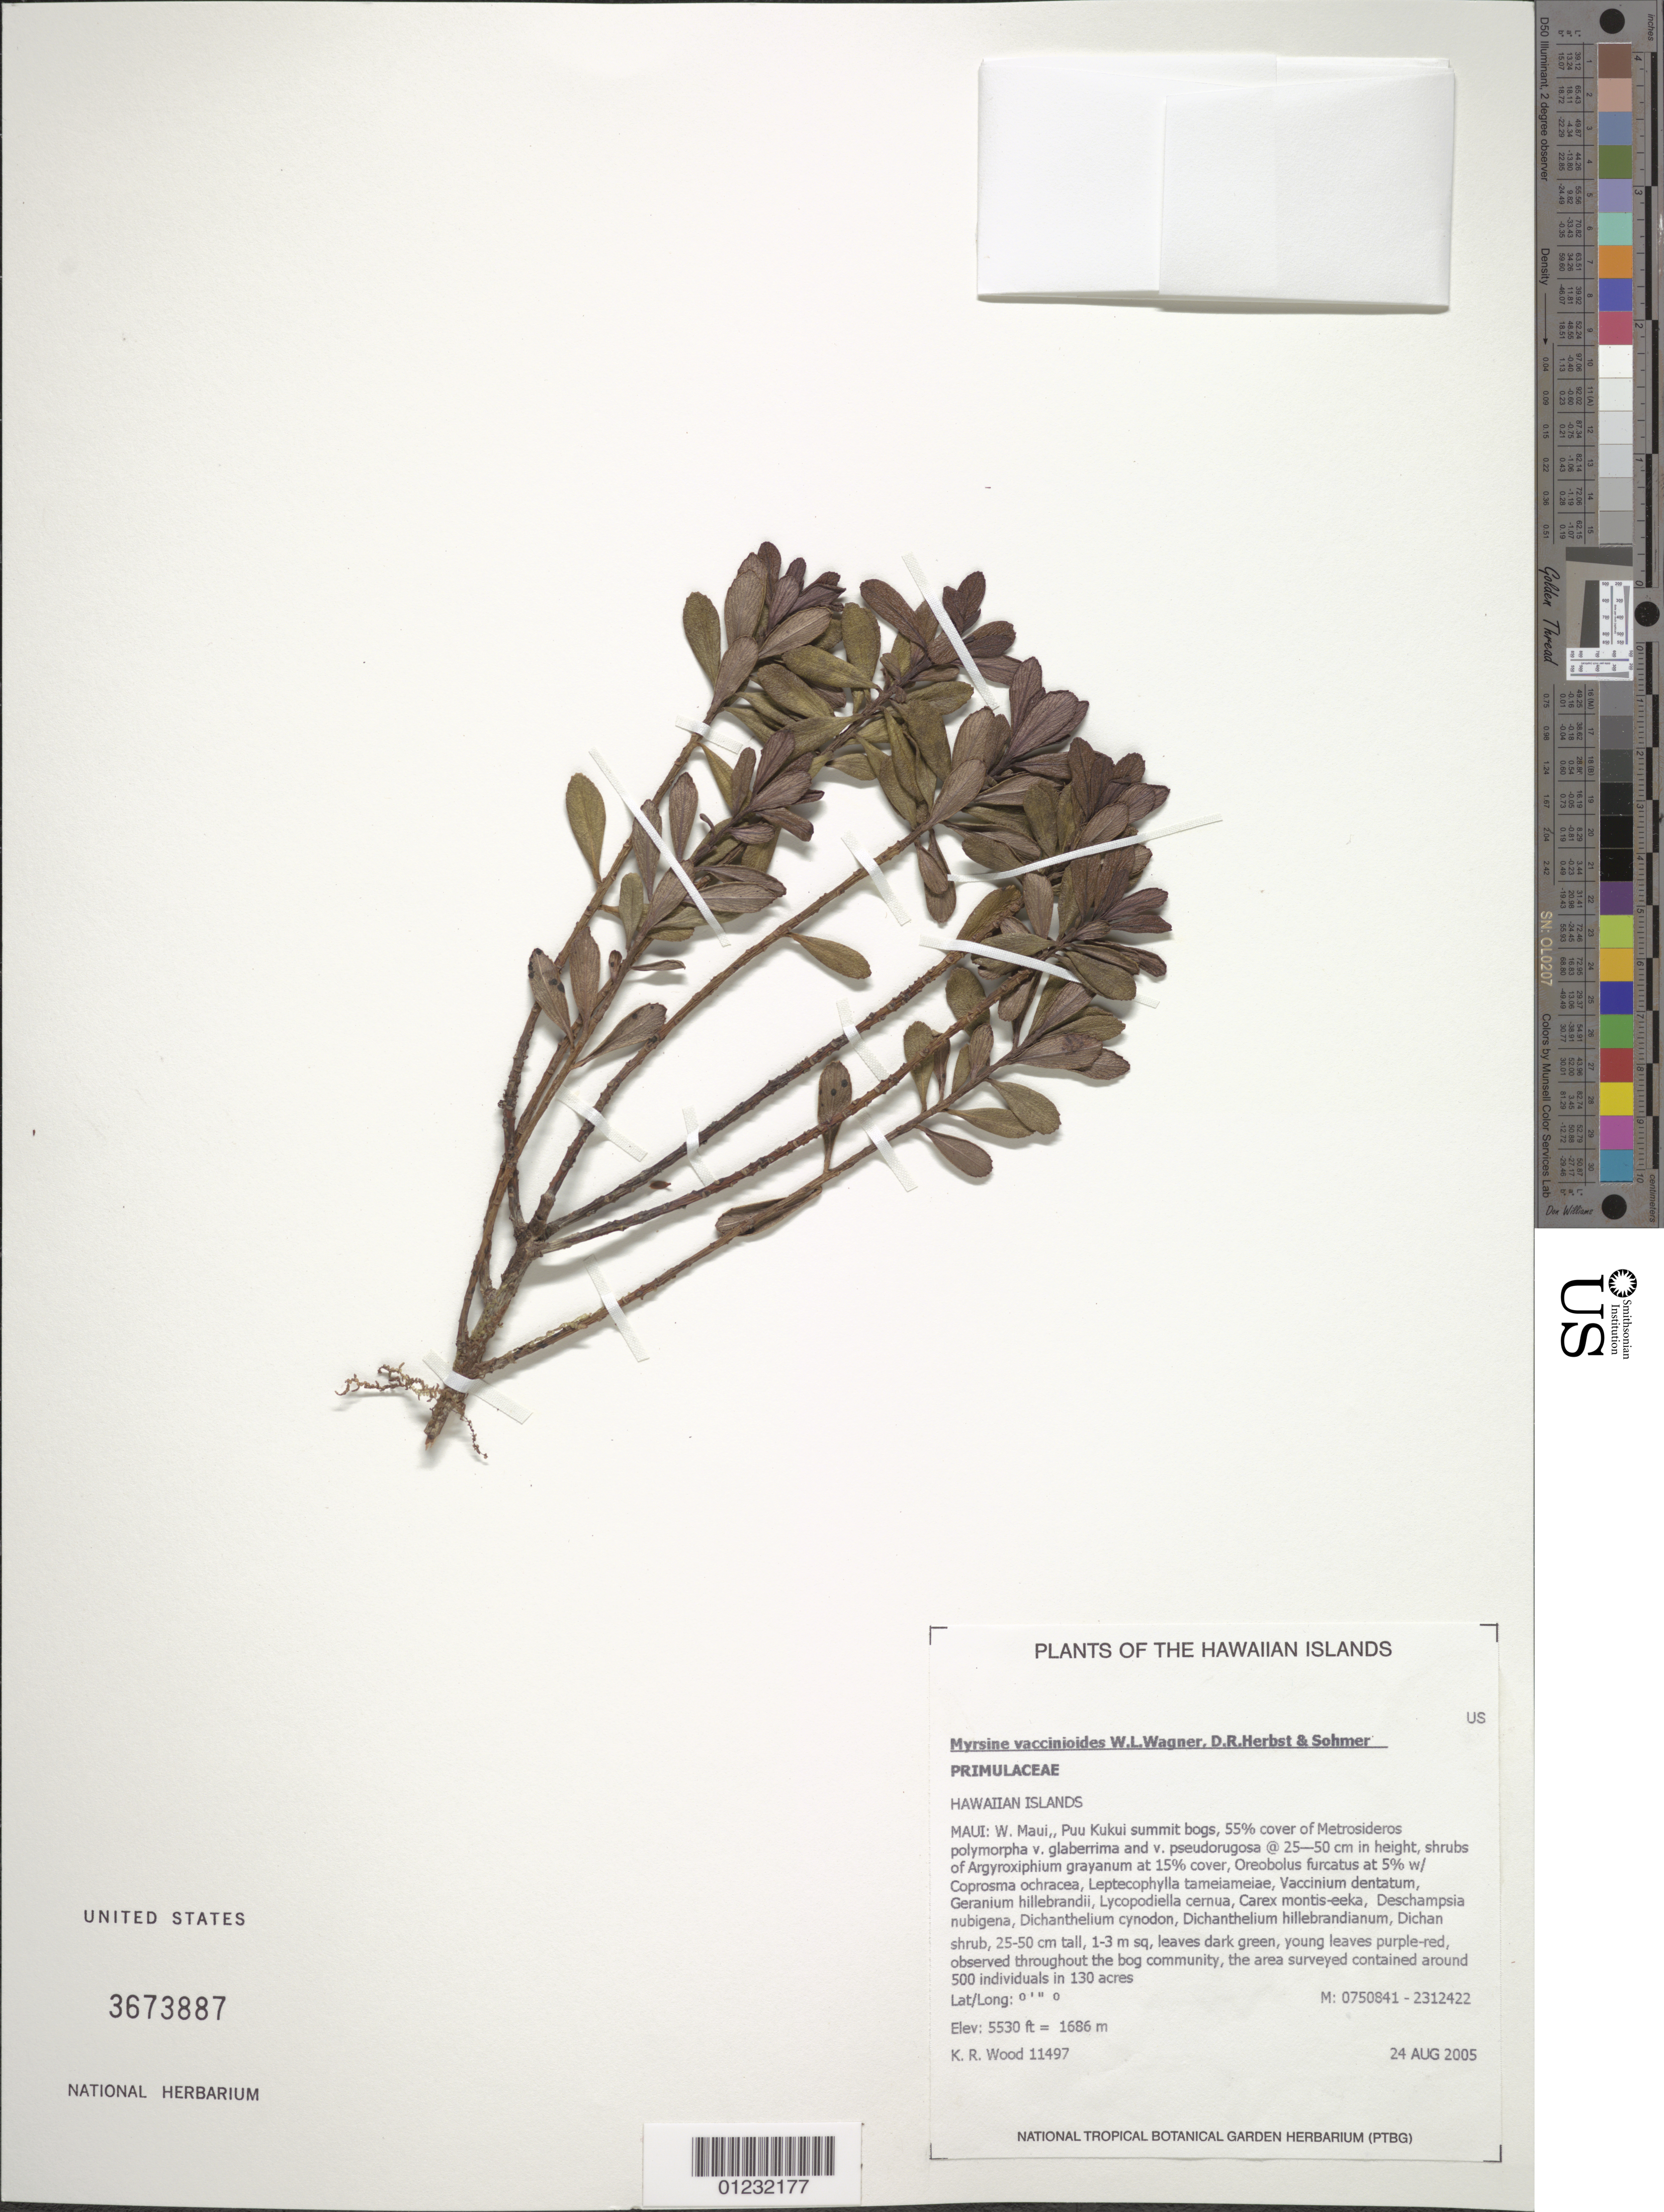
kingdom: Plantae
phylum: Tracheophyta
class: Magnoliopsida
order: Ericales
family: Primulaceae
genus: Myrsine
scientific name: Myrsine vaccinioides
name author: W.L. Wagner et al.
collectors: K. R. Wood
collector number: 11497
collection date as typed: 24 Aug 2005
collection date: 2005-08-24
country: United States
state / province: Hawaii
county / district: Maui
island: Maui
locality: West Maui, Puu Kukui summit bogs.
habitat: Bog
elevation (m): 1686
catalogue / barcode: US 3673887